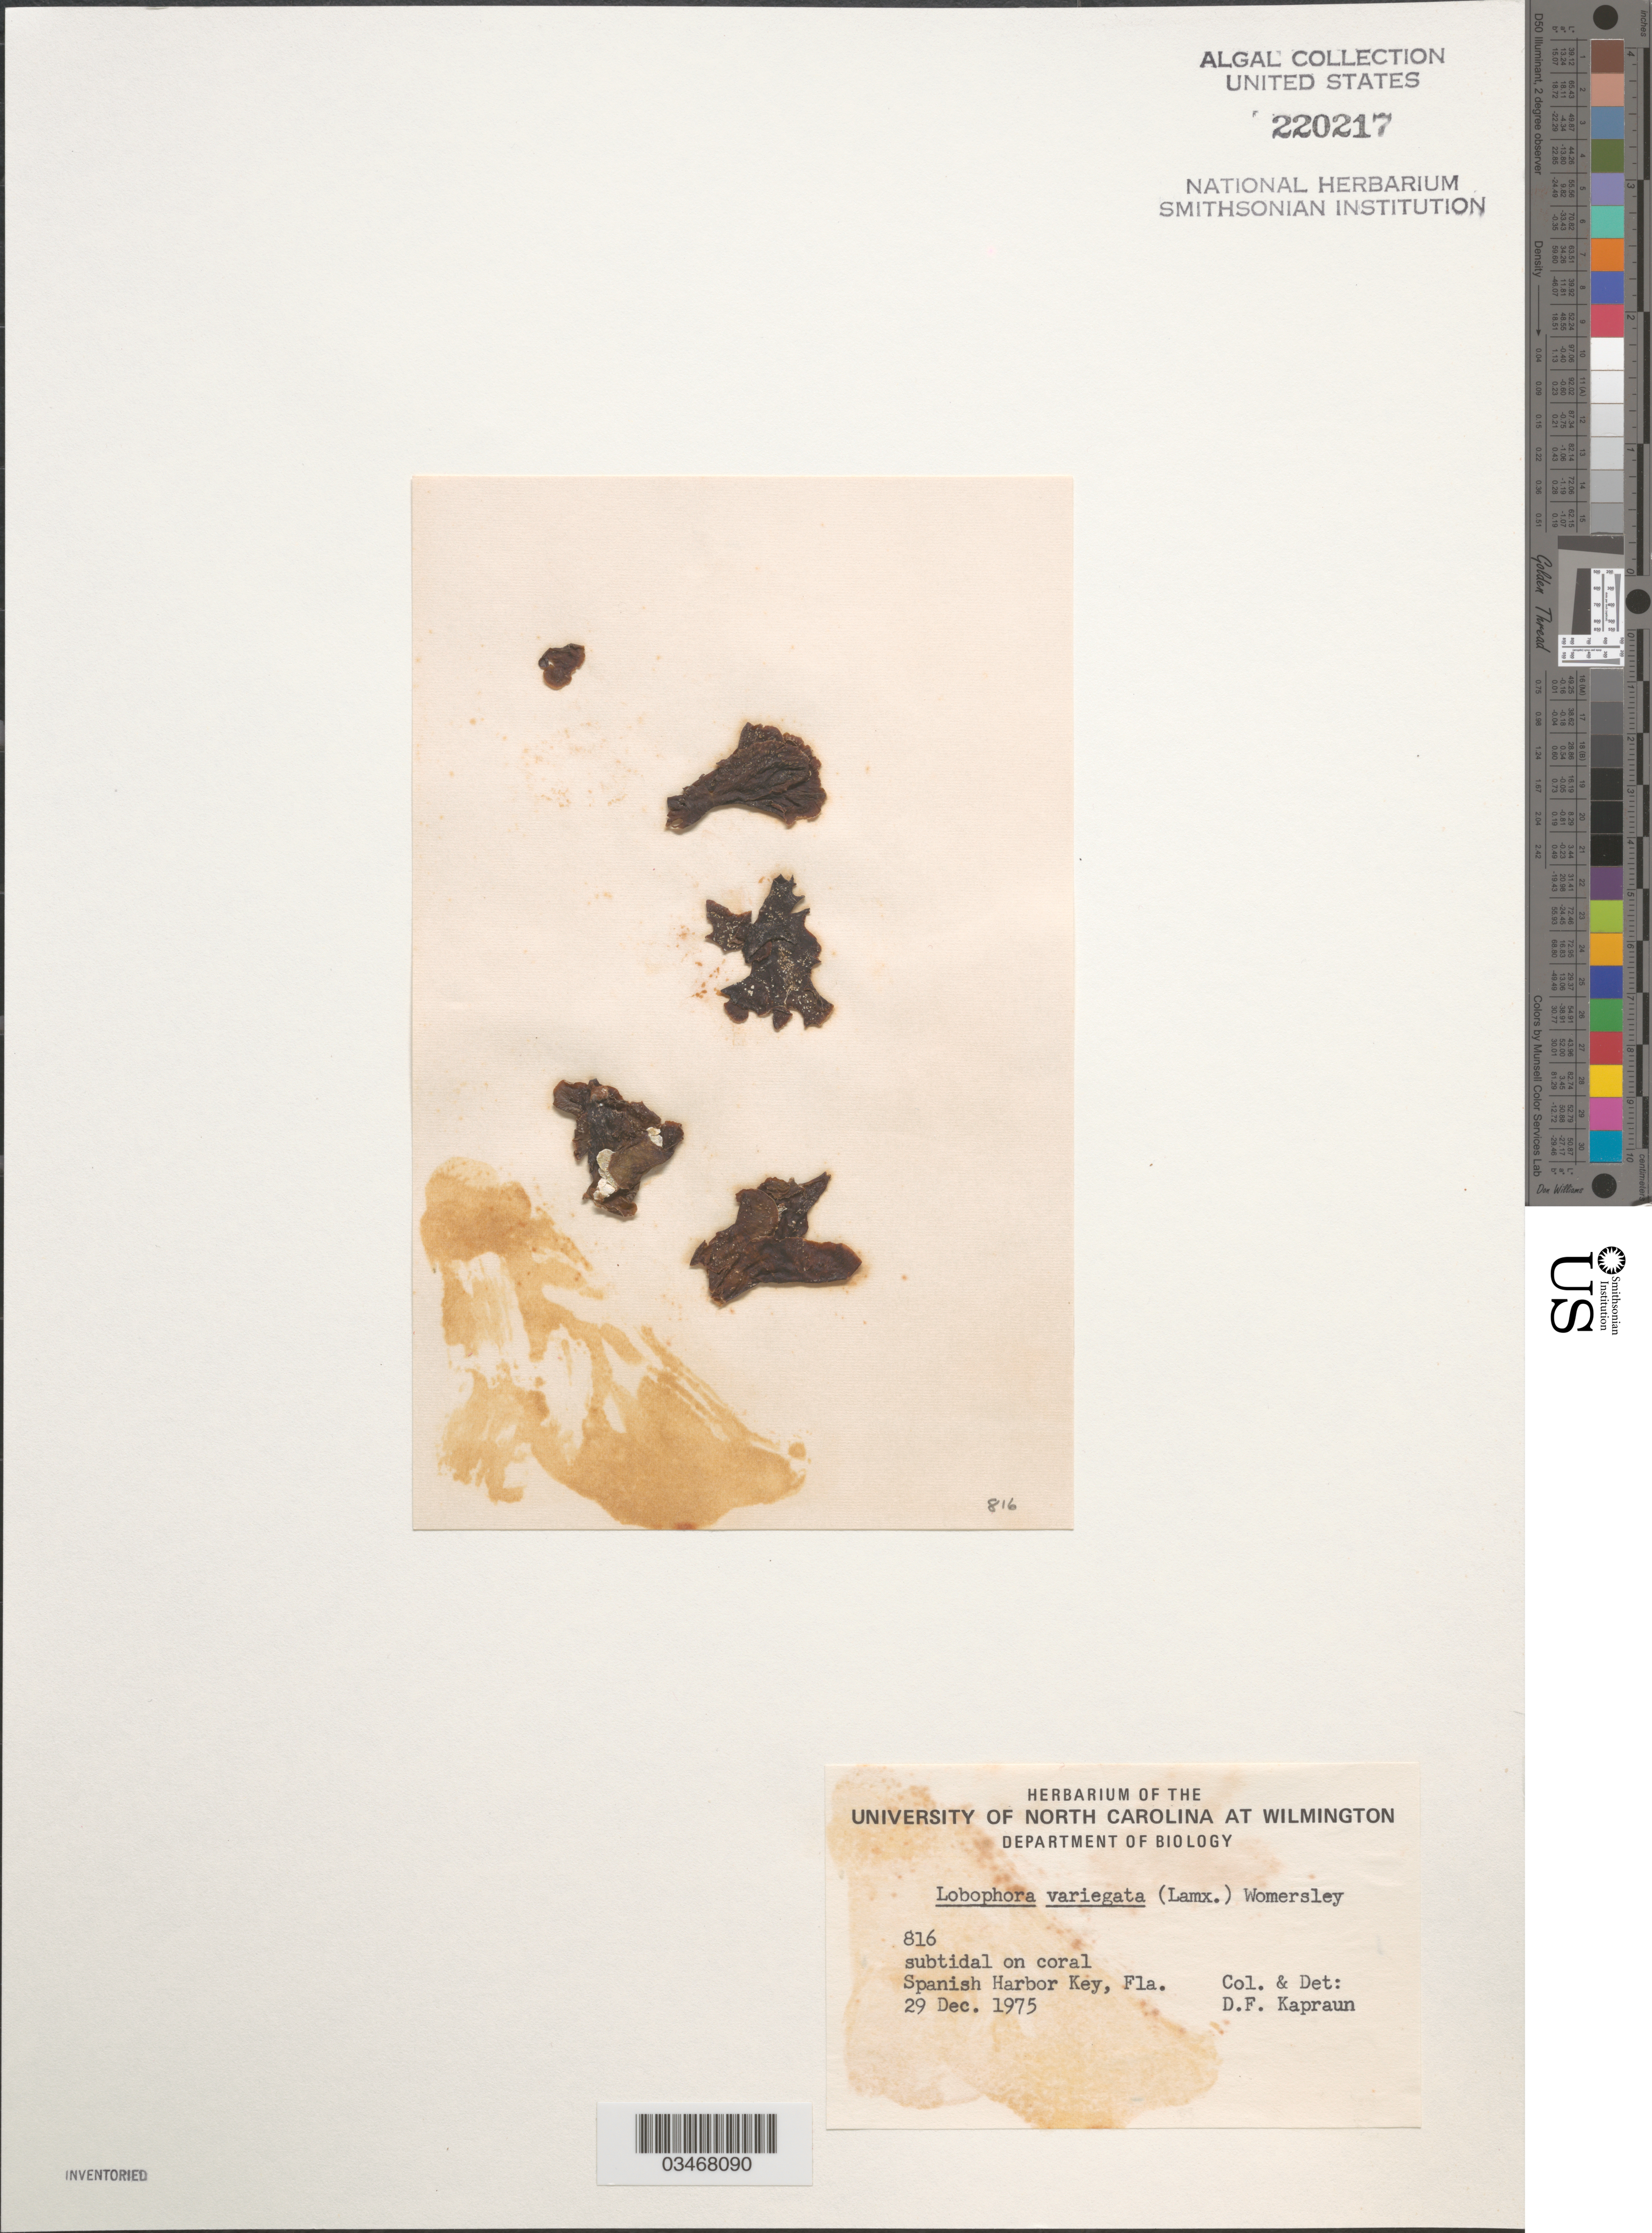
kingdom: Chromista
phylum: Ochrophyta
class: Phaeophyceae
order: Dictyotales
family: Dictyotaceae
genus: Lobophora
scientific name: Lobophora variegata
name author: (J.V.Lamouroux) Womersley & E.C. Oliveira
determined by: Kapraun, D. F.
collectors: D. F. Kapraun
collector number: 816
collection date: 1975-12-29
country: United States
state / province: Florida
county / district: Monroe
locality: Spanish Harbor Key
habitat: Subtidal on coral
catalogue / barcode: US 220217